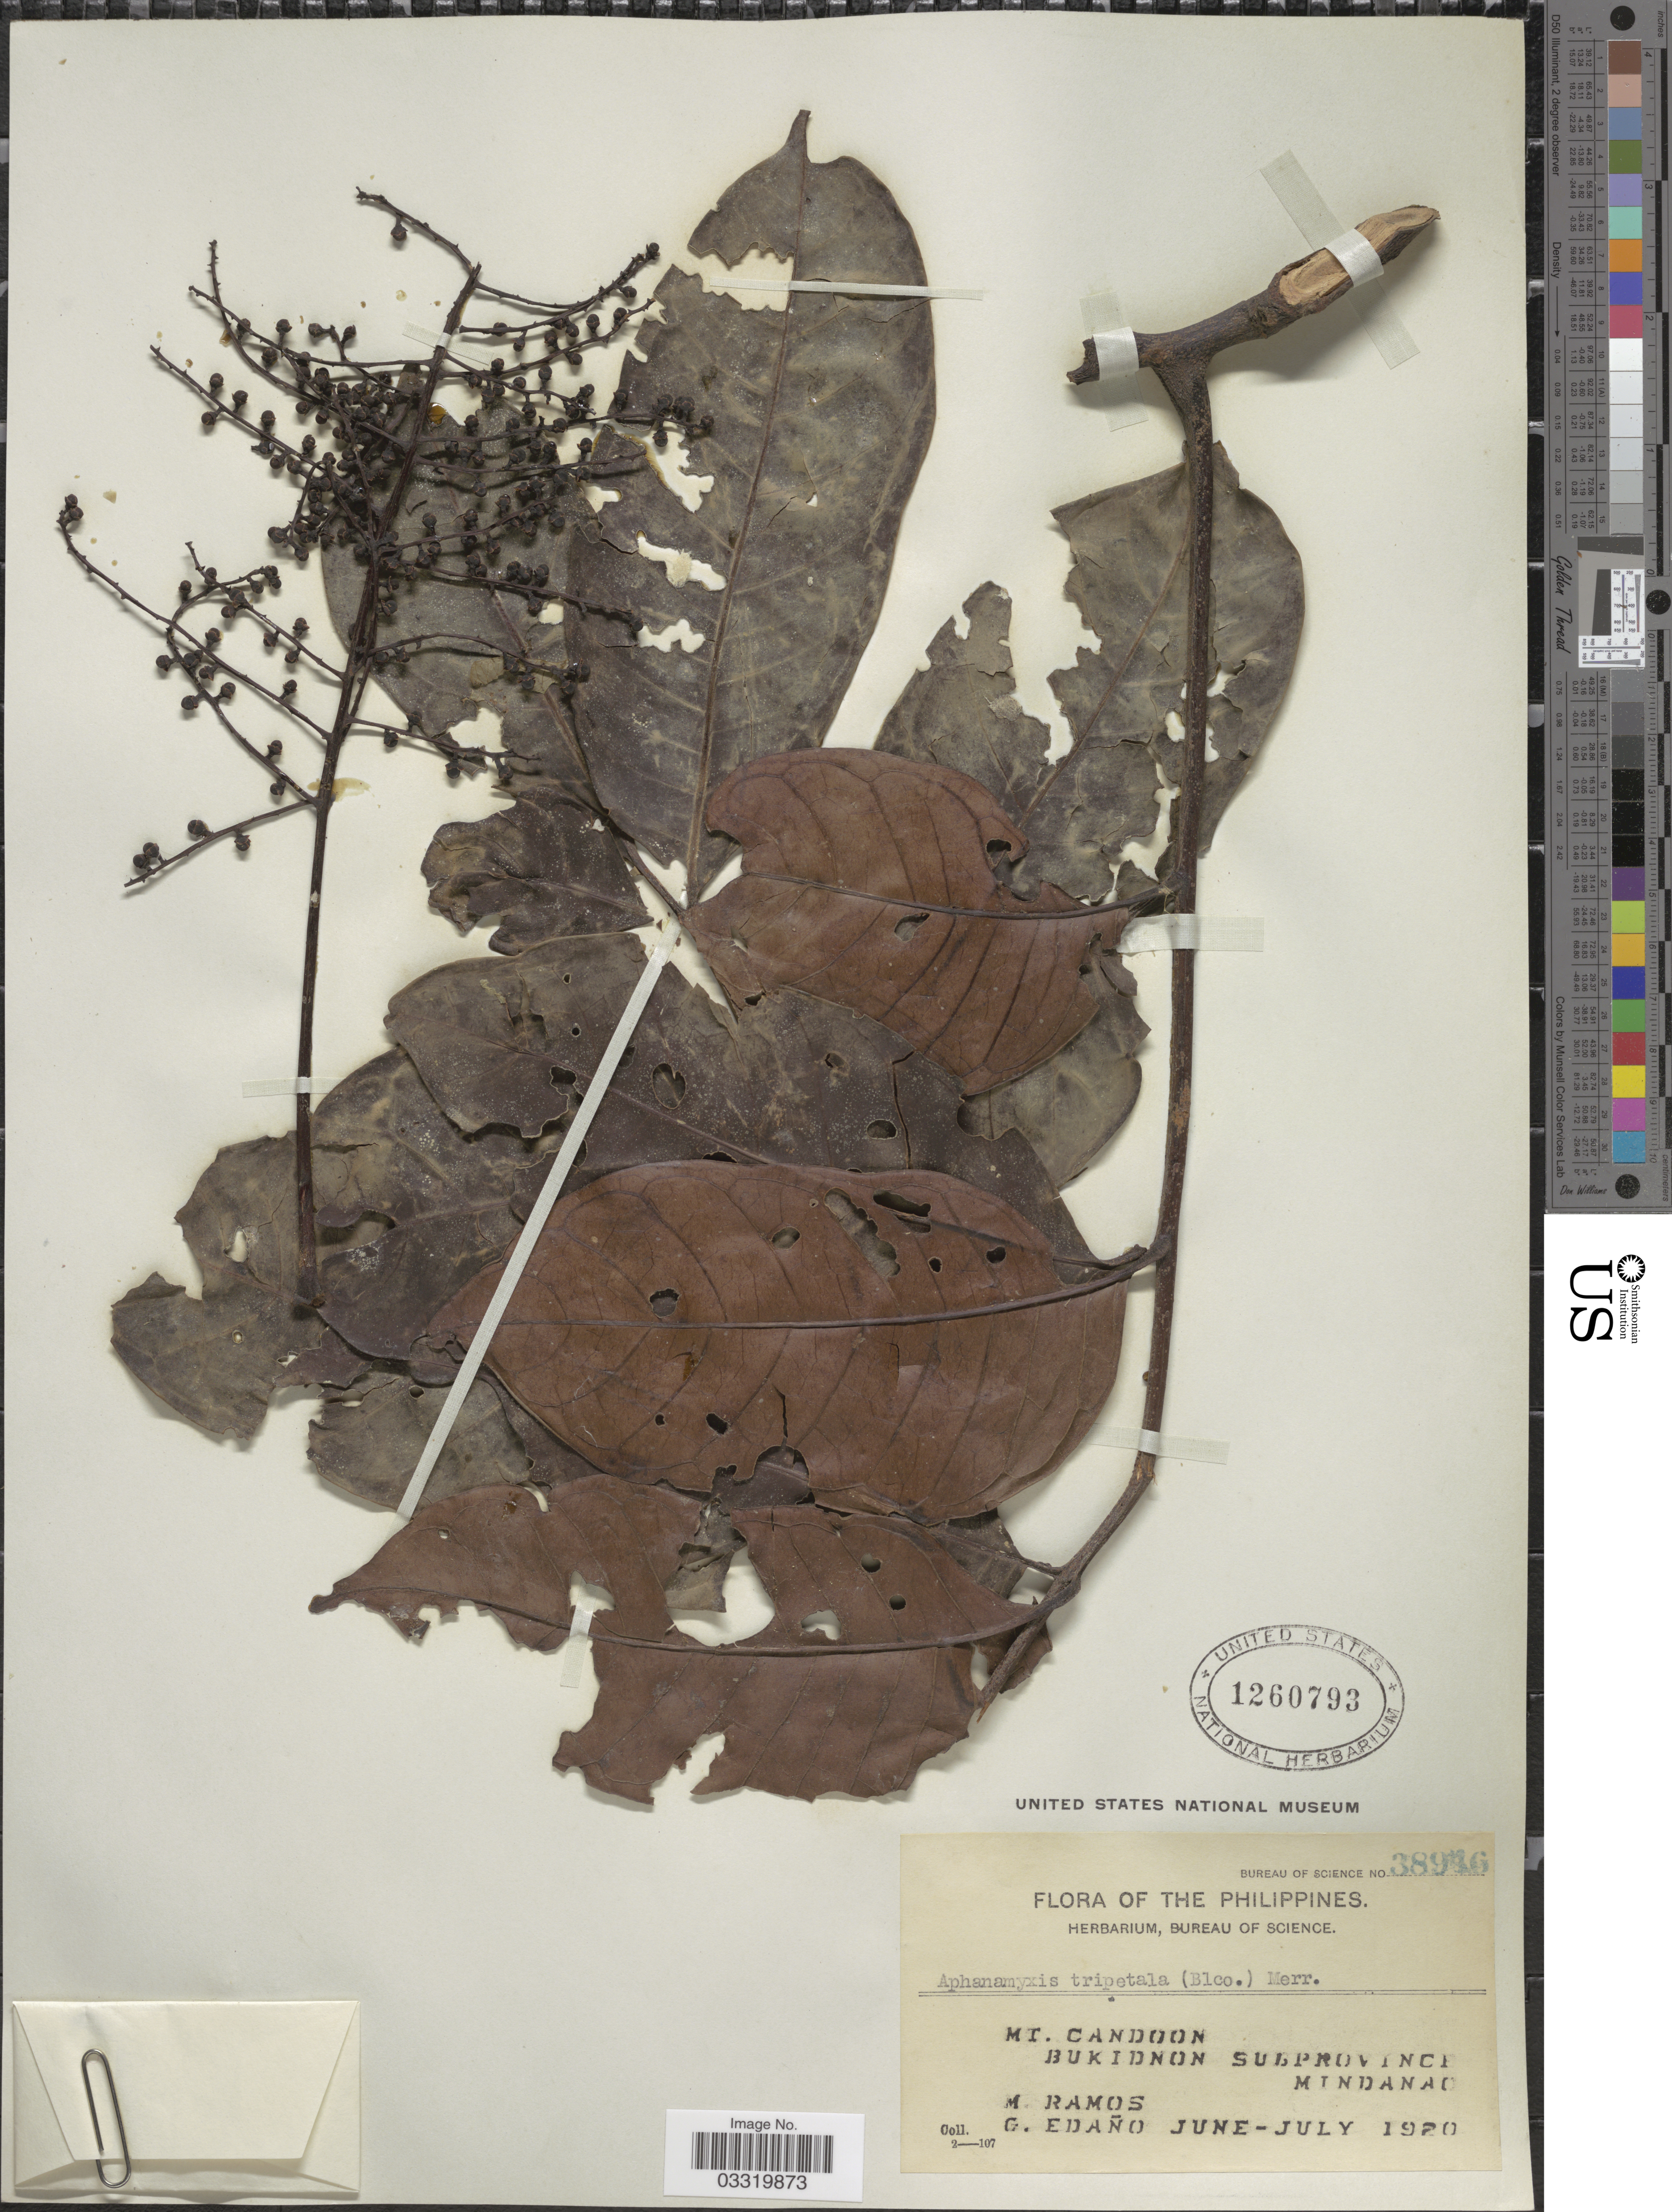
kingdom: Plantae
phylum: Tracheophyta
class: Magnoliopsida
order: Sapindales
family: Meliaceae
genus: Aphanamixis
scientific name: Aphanamixis polystachya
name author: (Wall.) R. Parker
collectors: -. Ramos & G. Edaño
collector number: Bureau of Science 38946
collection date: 1920-06/1920-07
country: Philippines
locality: Mt. Candoon, Bukidnon Subprovince, Mindanao.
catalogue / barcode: US 1260793